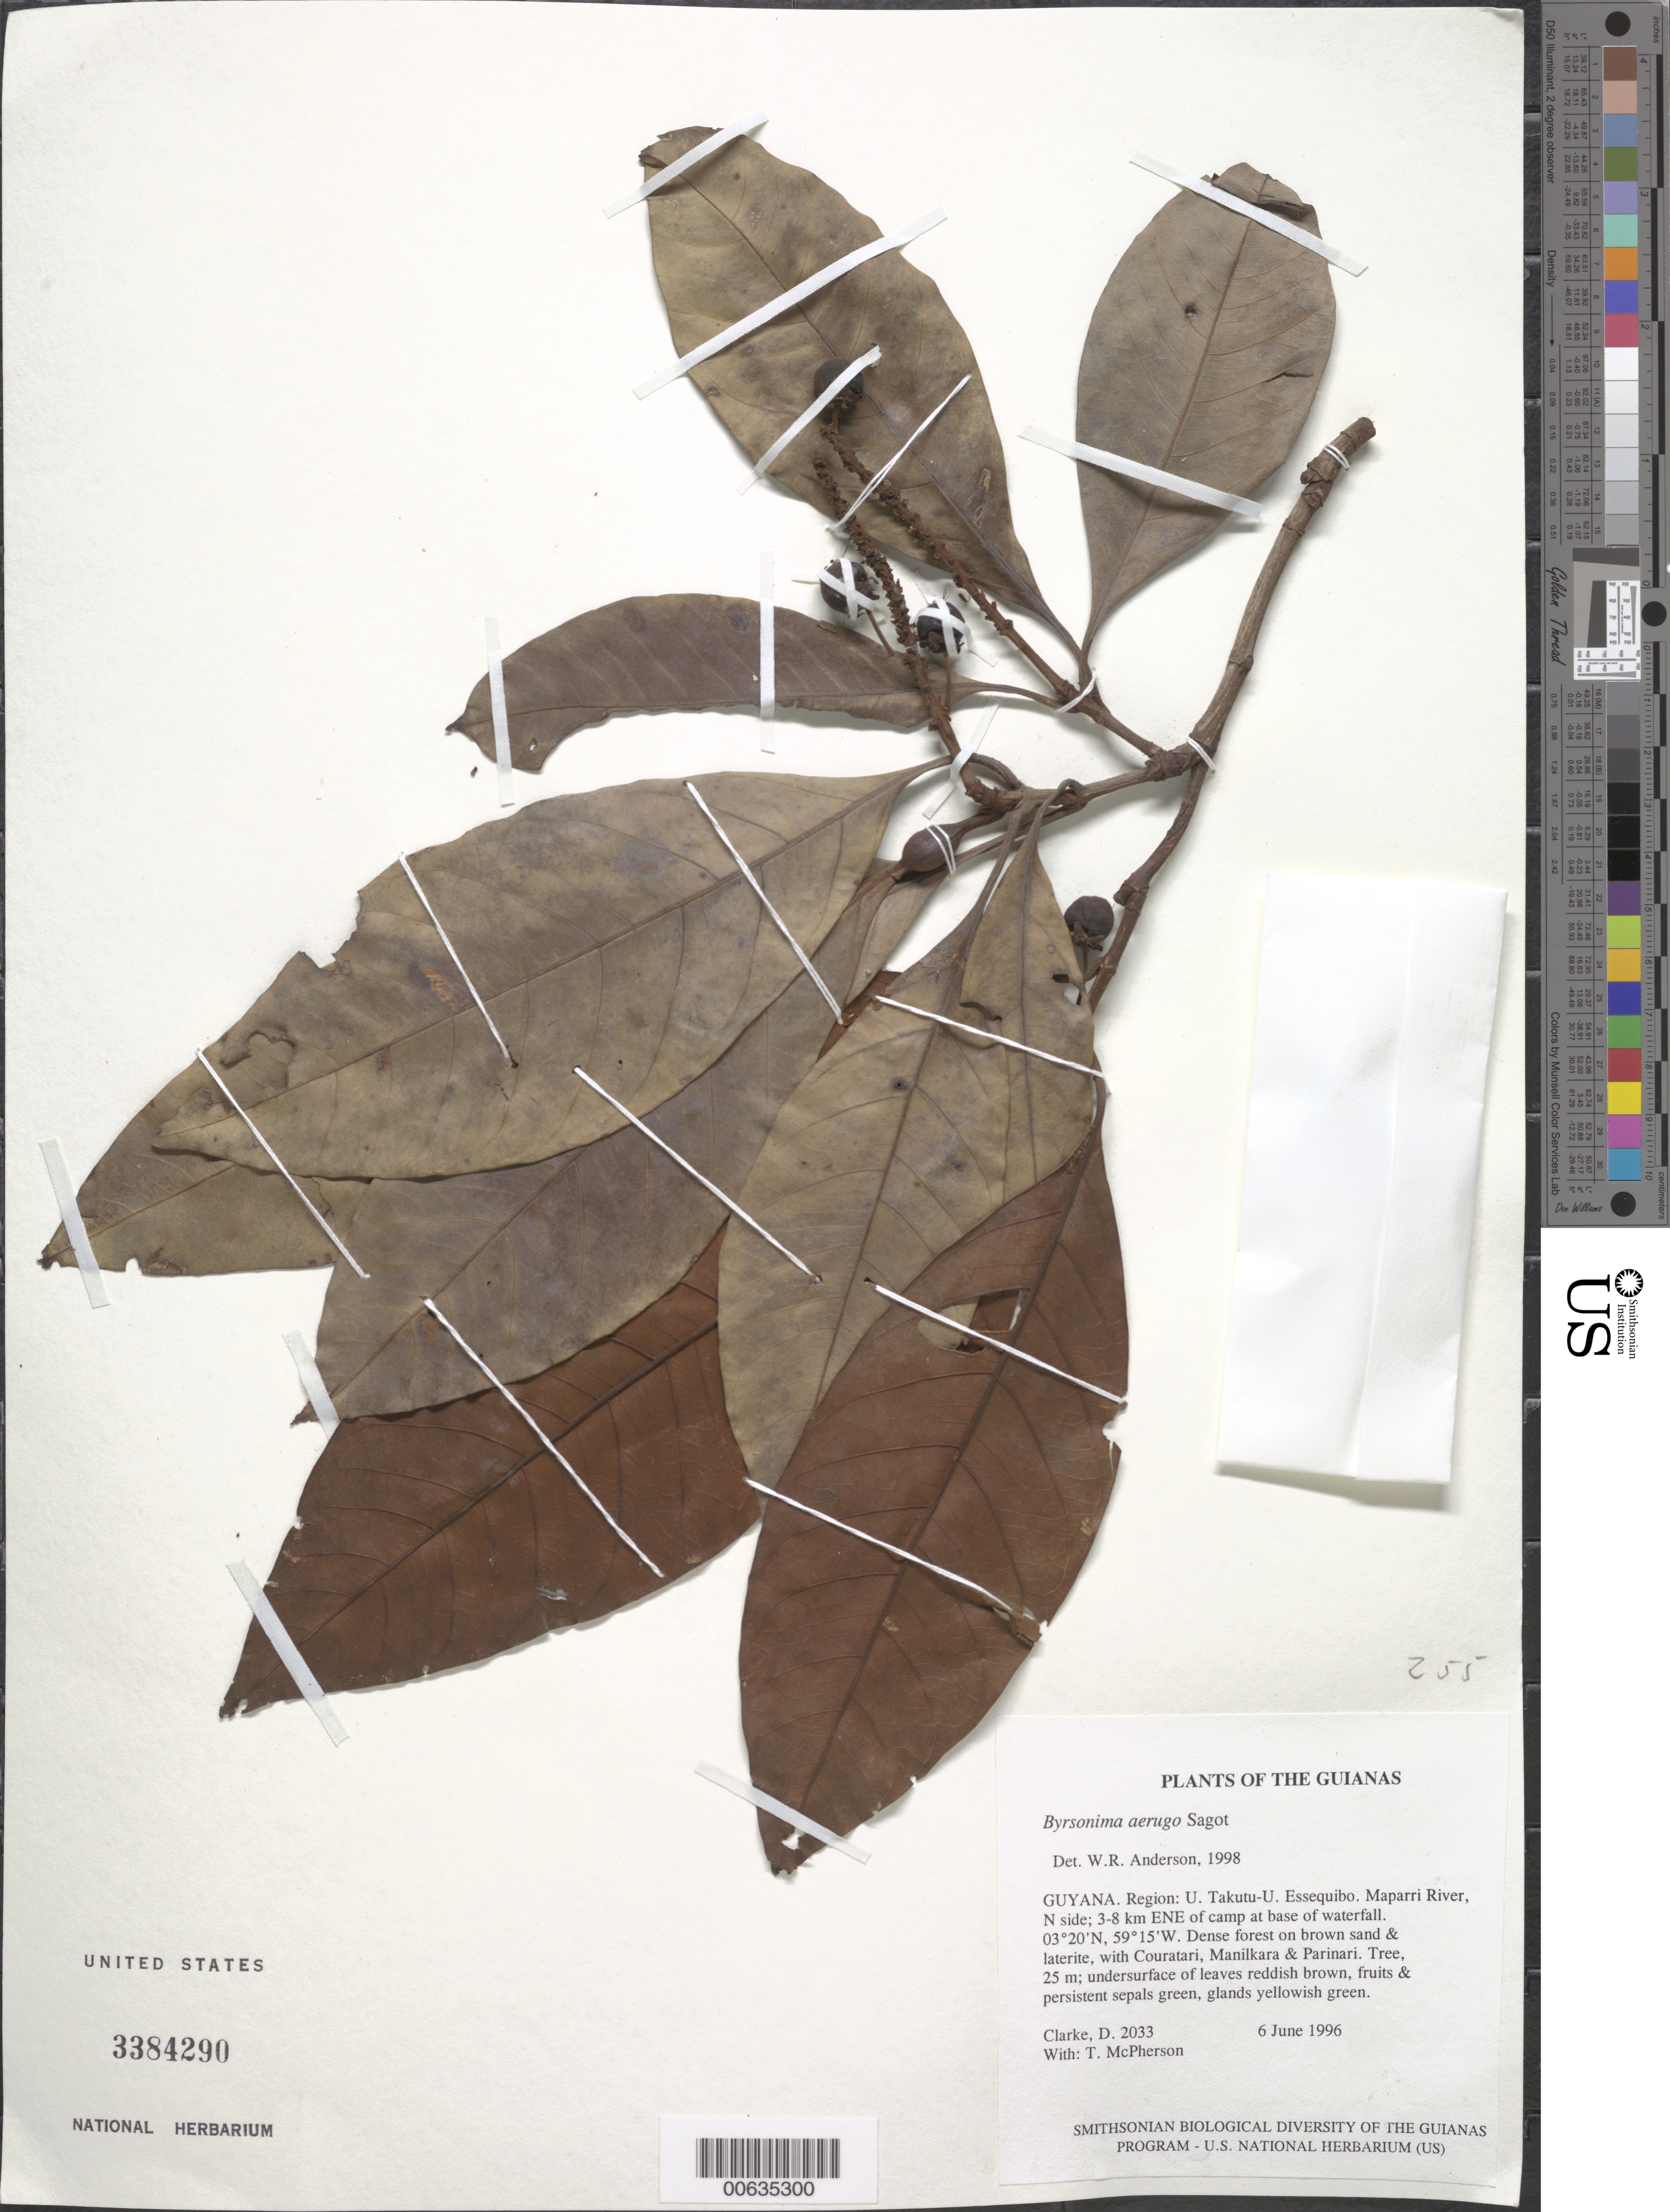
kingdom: Plantae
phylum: Tracheophyta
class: Magnoliopsida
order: Malpighiales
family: Malpighiaceae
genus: Byrsonima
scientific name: Byrsonima aerugo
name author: Sagot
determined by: Anderson, W. R., (MICH), University of Michigan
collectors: H. D. Clarke & T. McPherson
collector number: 2033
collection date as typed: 6 June 1996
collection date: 1996-06-06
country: Guyana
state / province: U. Takutu-U. Essequibo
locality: Maparri River, N side; 3-8 km ENE of camp at base of waterfall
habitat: Dense forest on brown sand & laterite, with Couratari, Manilkara & Parinari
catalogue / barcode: US 3384290